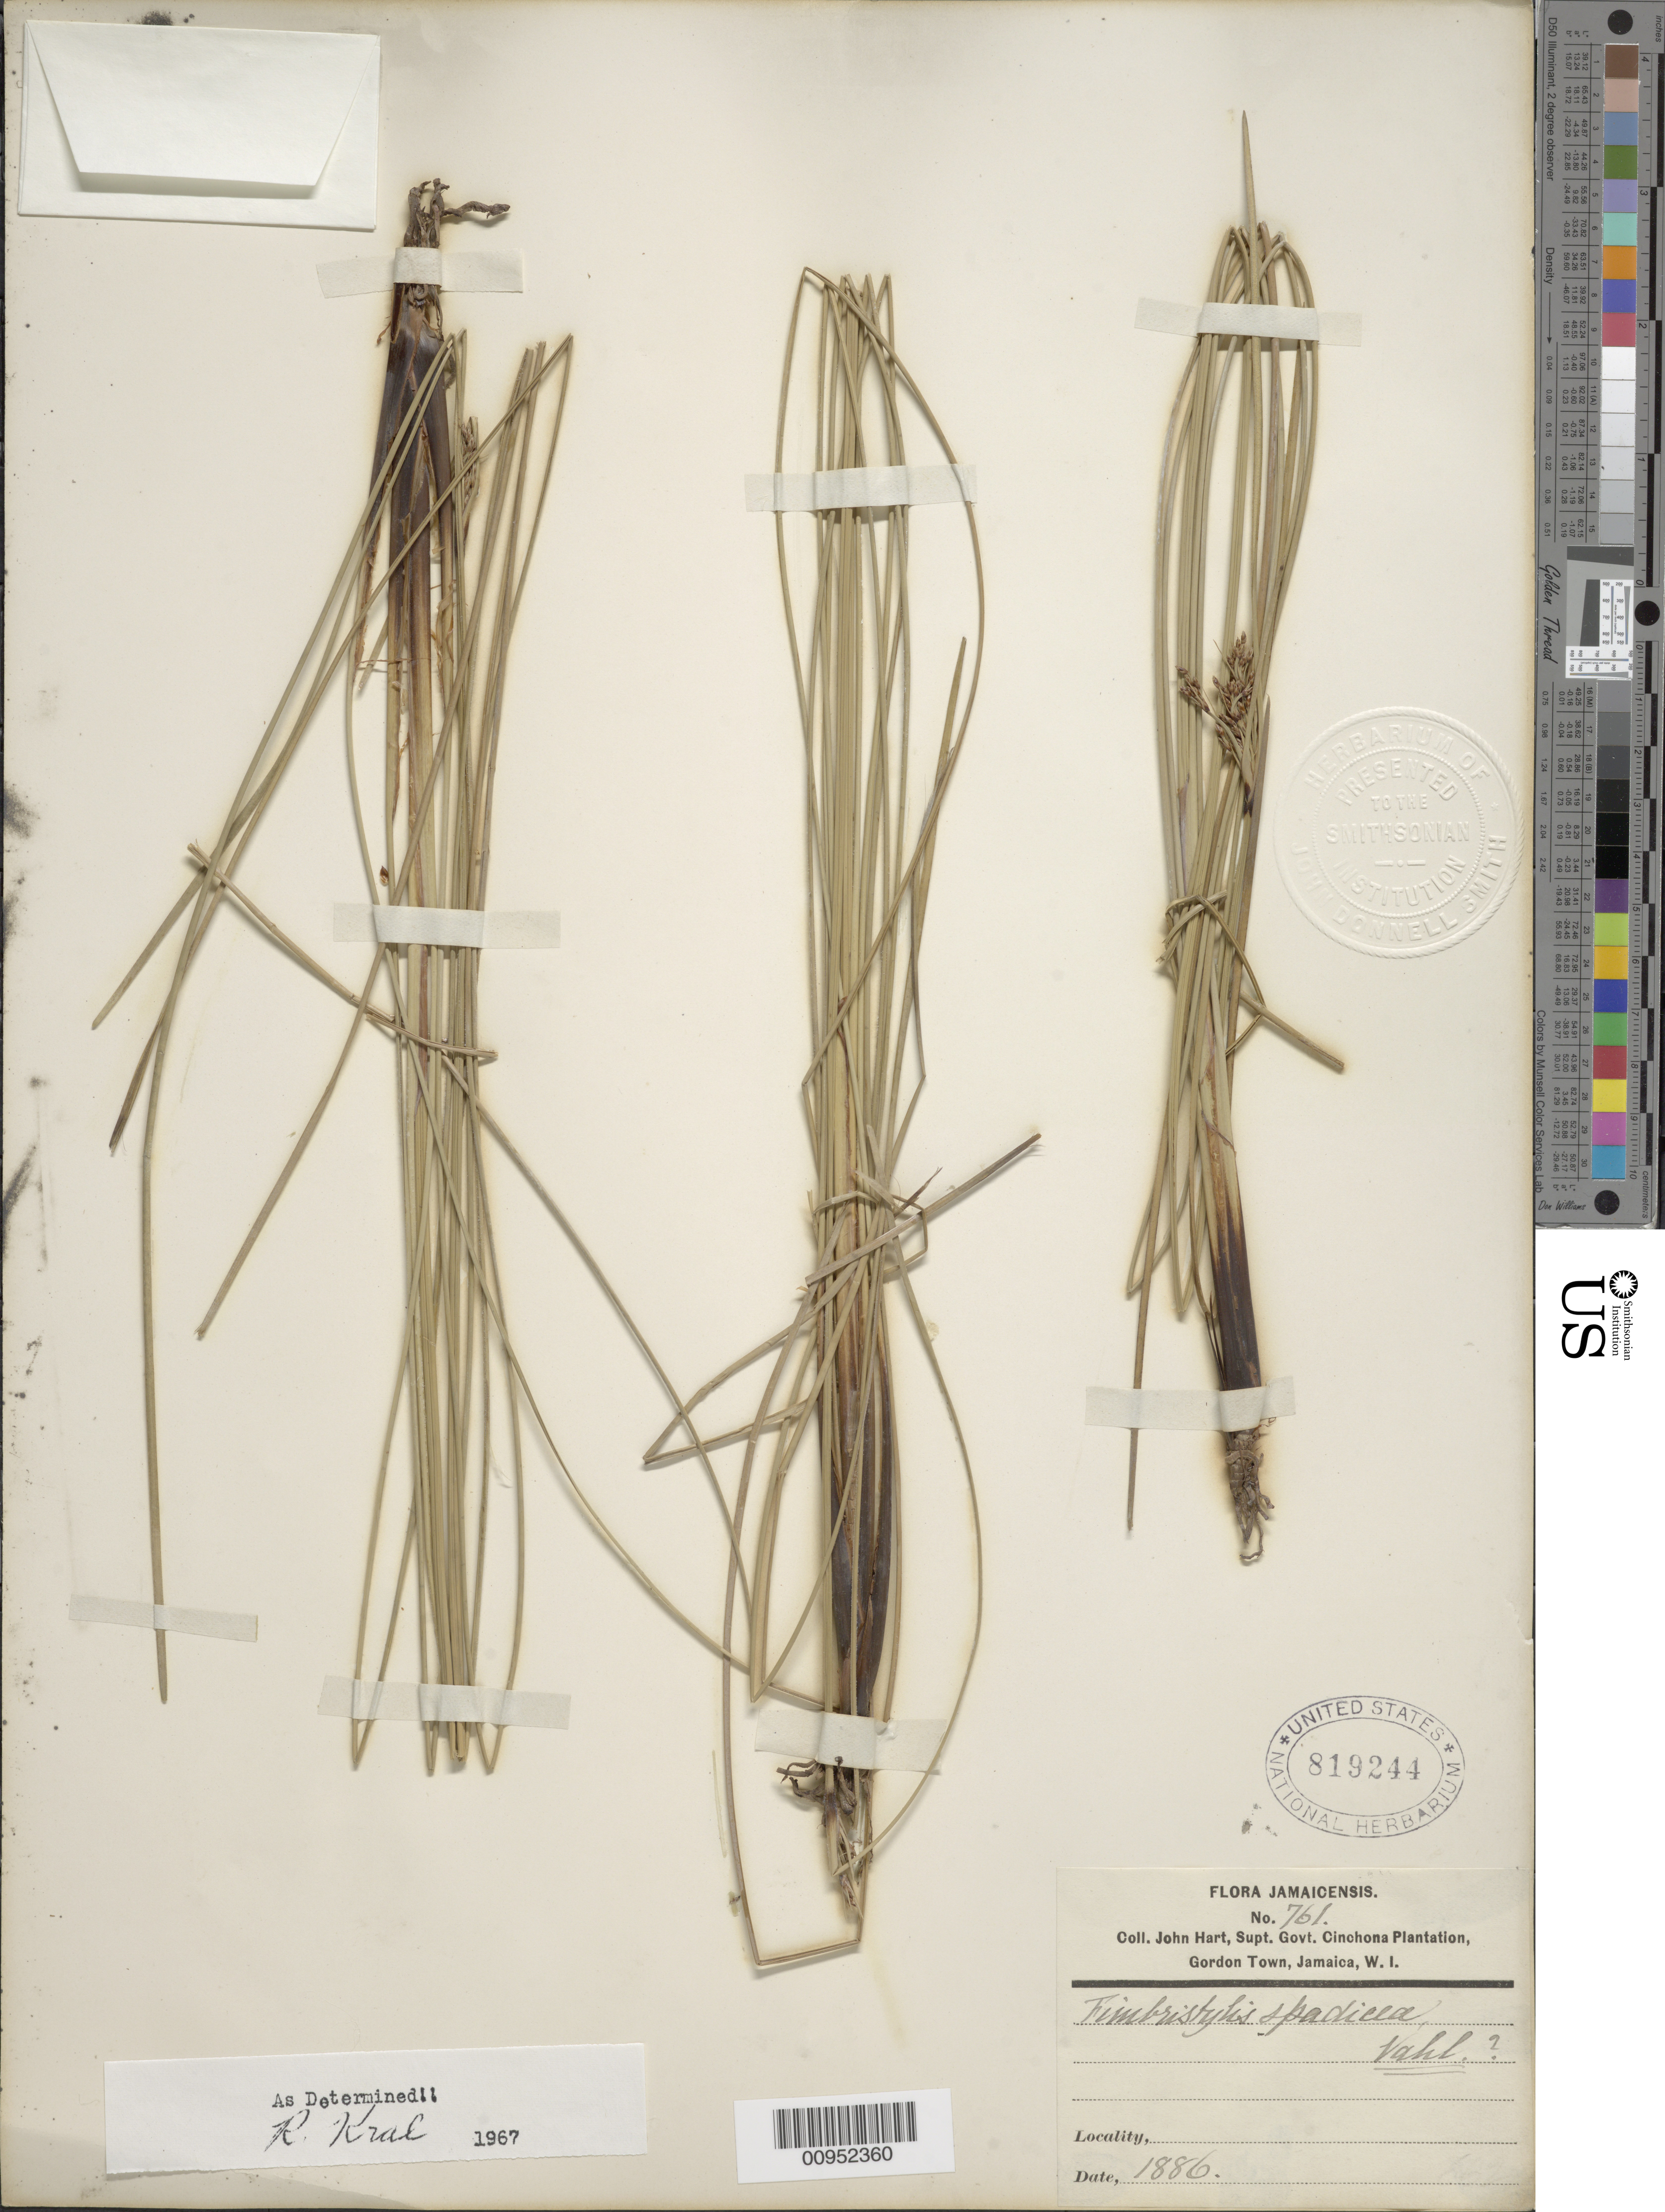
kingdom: Plantae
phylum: Tracheophyta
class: Liliopsida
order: Poales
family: Cyperaceae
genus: Fimbristylis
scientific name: Fimbristylis spadicea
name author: (L.) Vahl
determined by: Kral, Robert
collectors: J. Hart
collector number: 761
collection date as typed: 1886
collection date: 1886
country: Jamaica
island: Jamaica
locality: Gordon Town, Supt. Govt. Cinchona Plantation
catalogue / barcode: US 819244